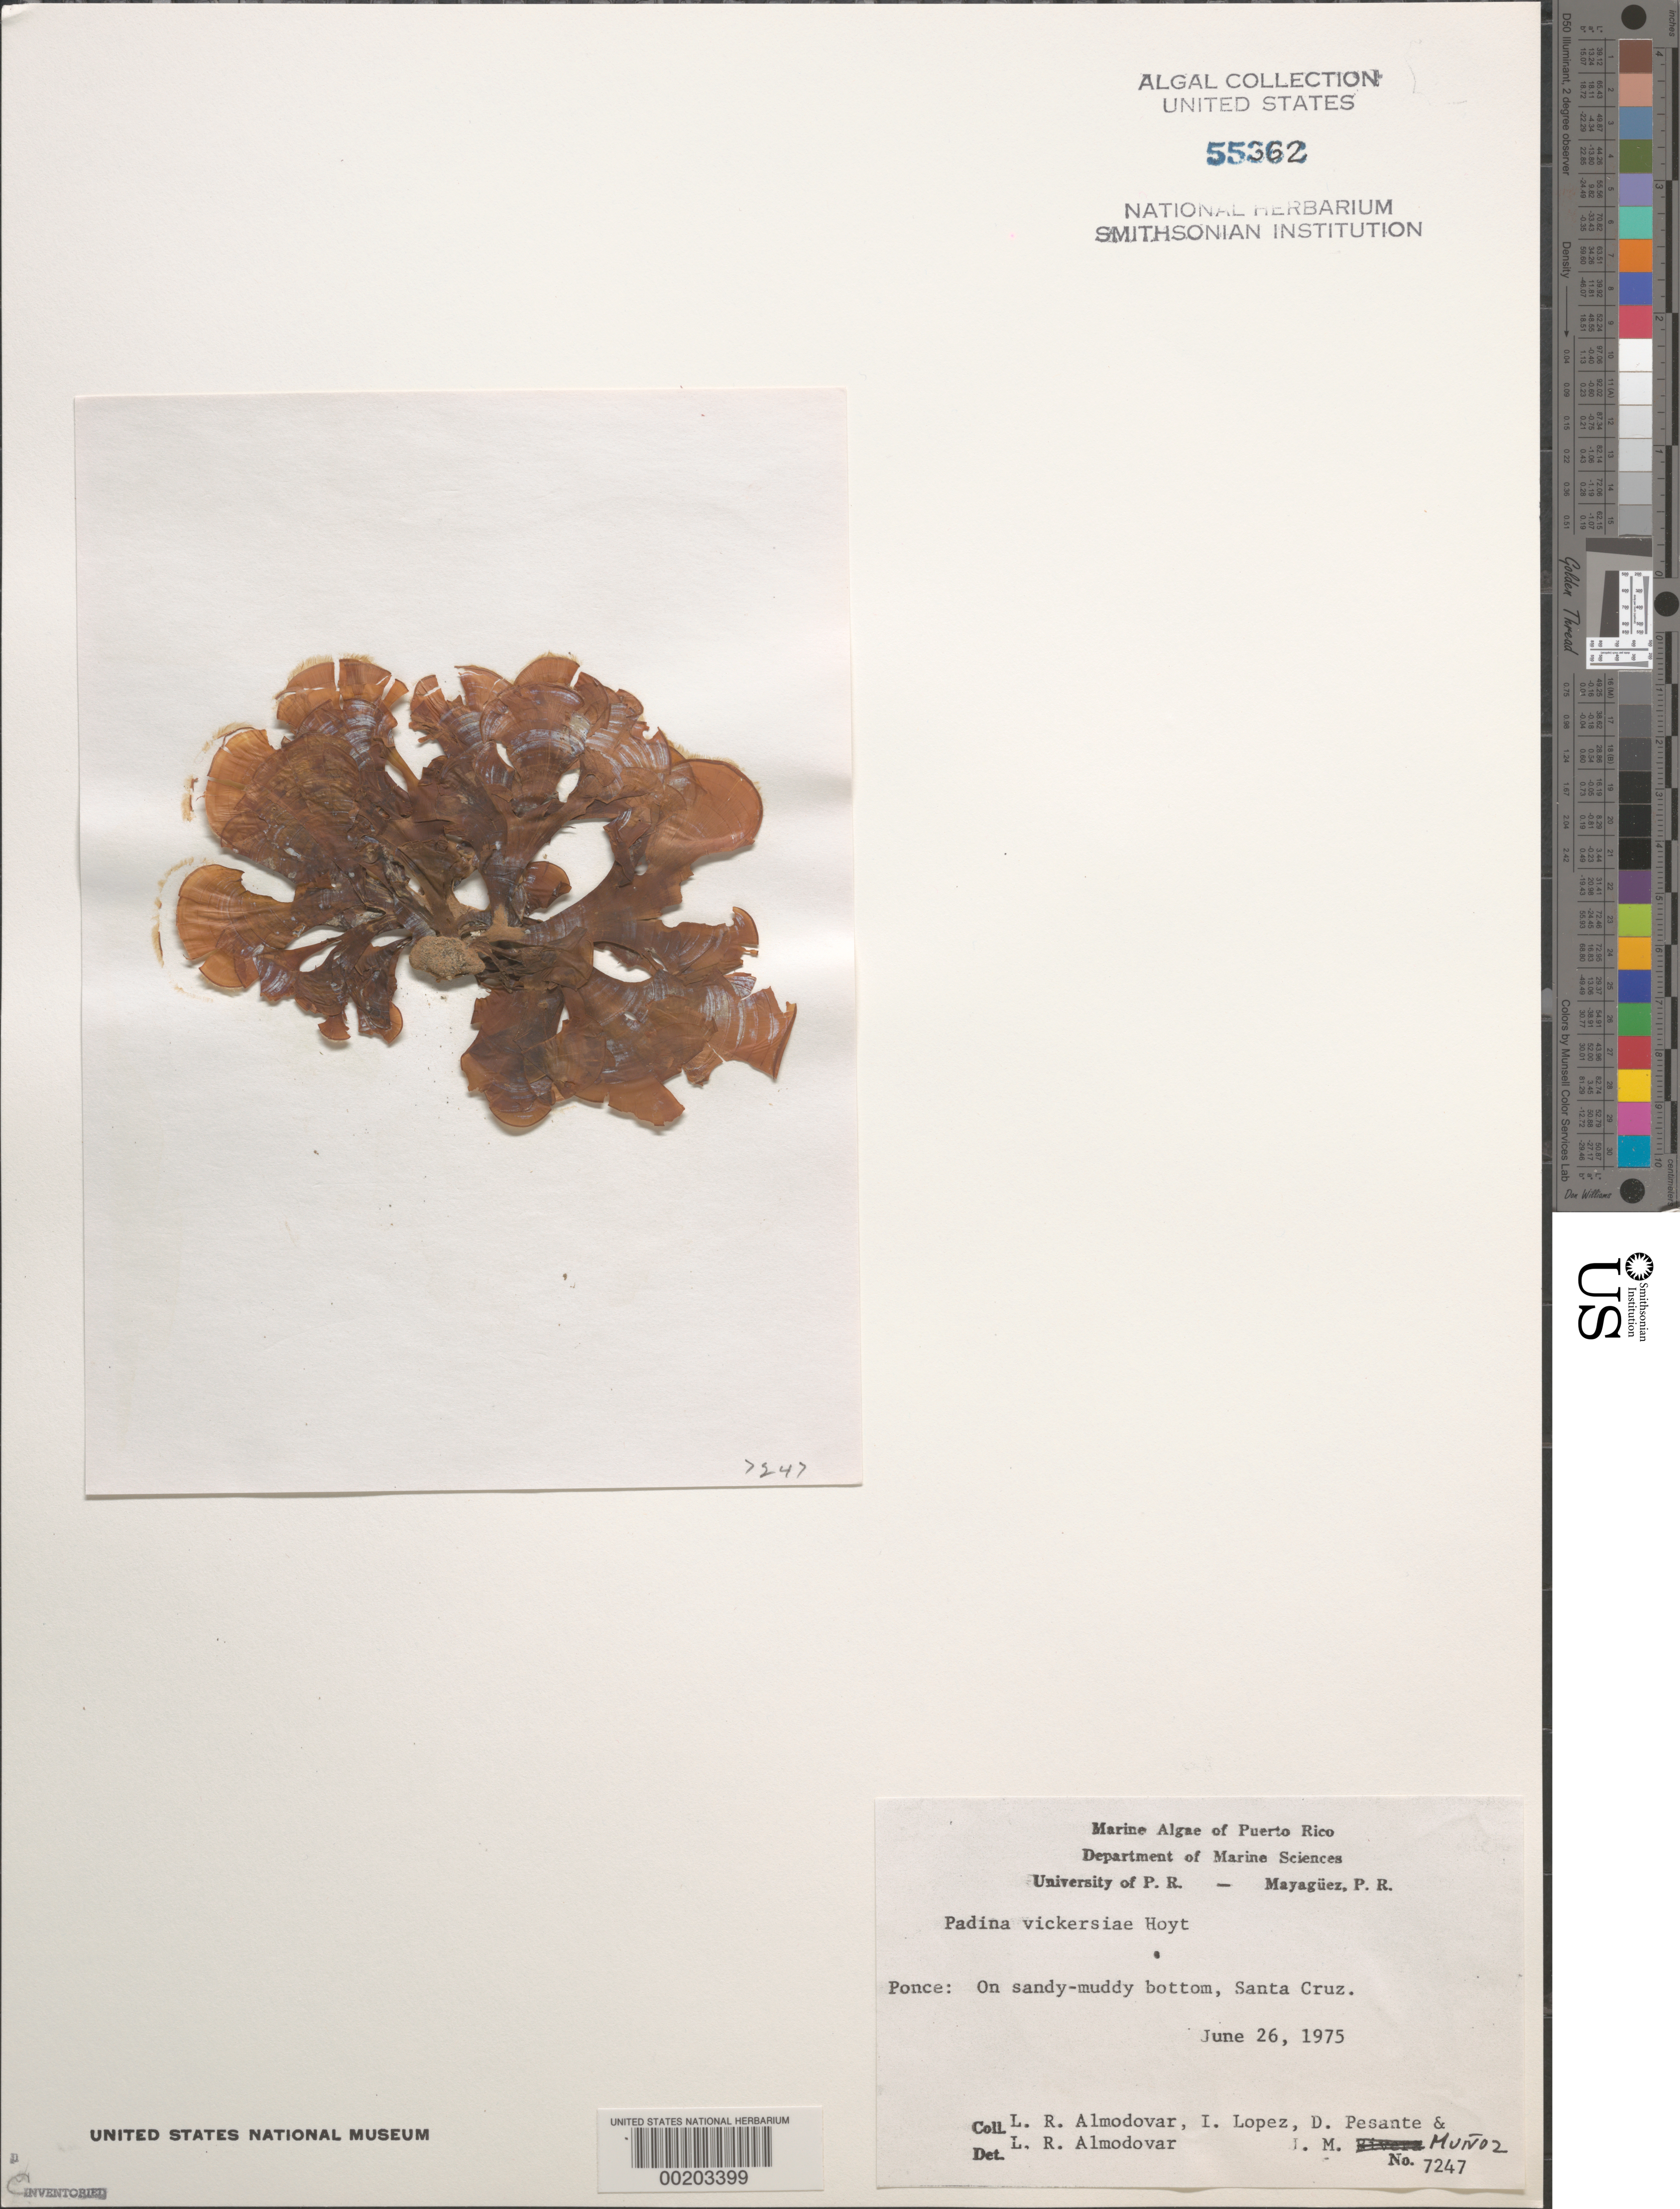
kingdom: Chromista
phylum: Ochrophyta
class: Phaeophyceae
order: Dictyotales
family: Dictyotaceae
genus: Padina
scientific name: Padina gymnospora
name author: (Kütz.) O.G. Sond.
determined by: Algae name updating Project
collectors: L. Almodovar, I. Lopéz, D. Pesante & J. Muñoz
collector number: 7247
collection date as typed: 26 Jun 1975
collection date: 1975-06-26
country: Puerto Rico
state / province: Ponce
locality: Santa cruz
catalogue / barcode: US 55362